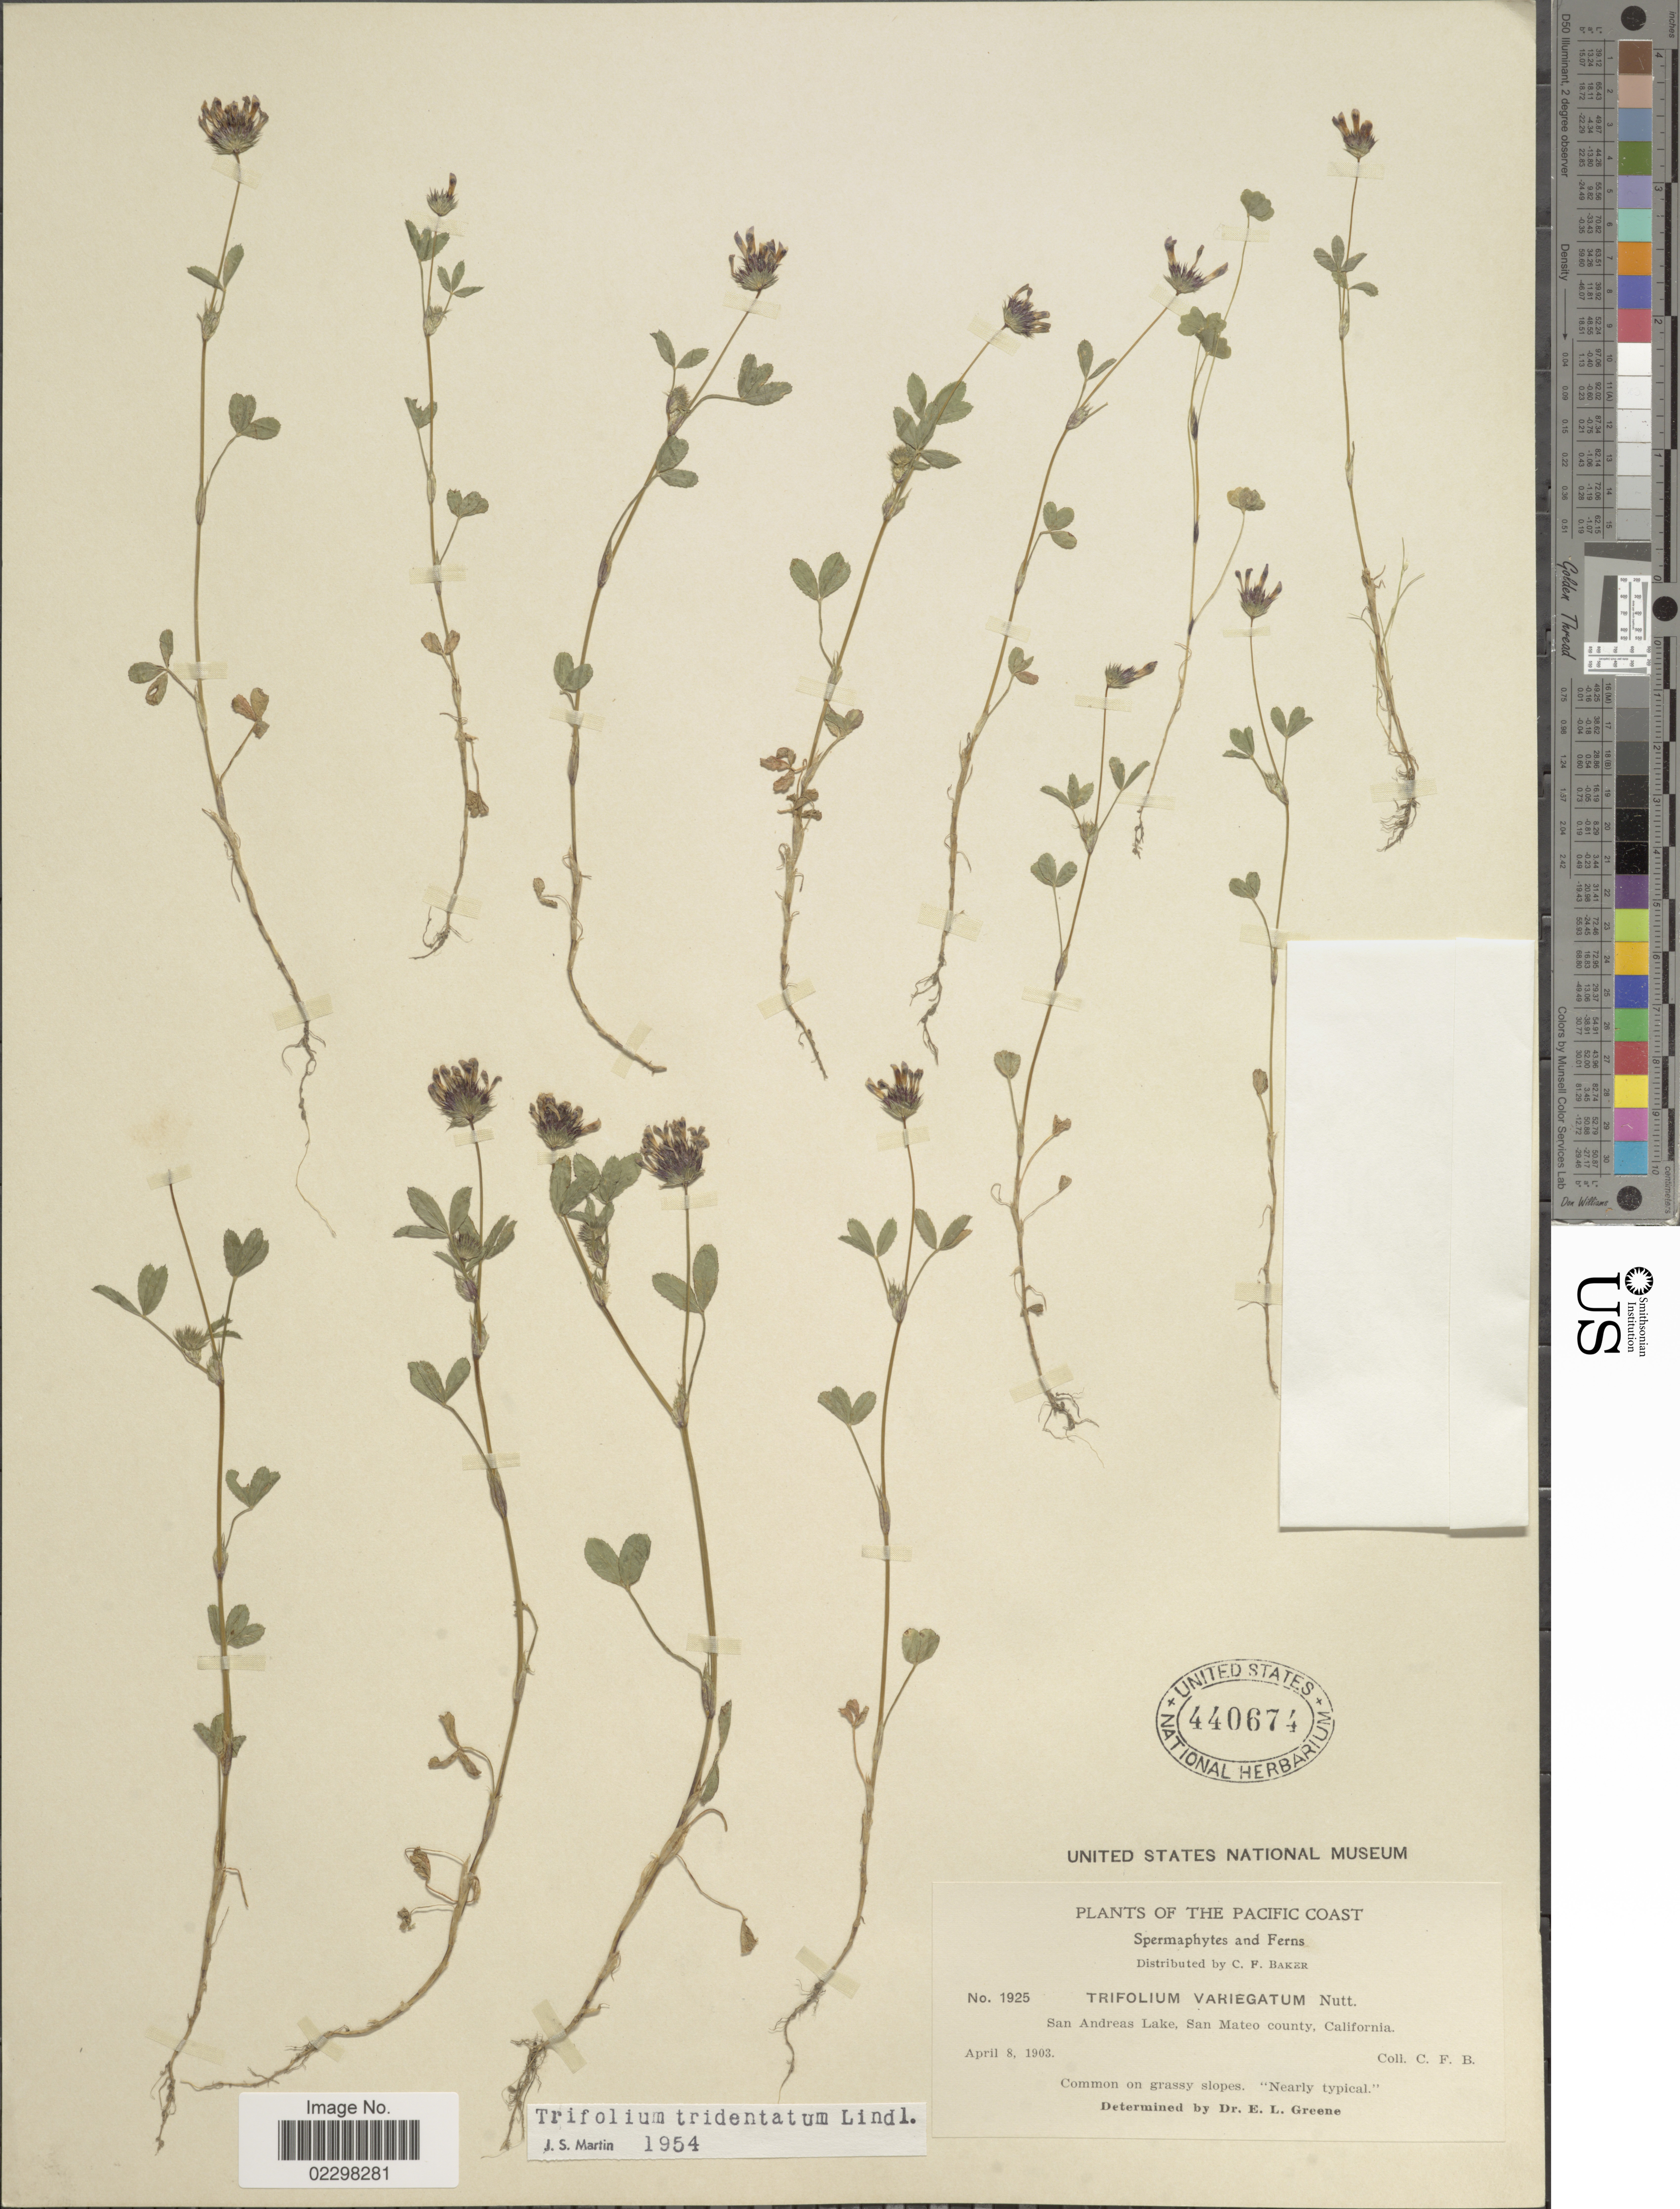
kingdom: Plantae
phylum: Tracheophyta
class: Magnoliopsida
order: Fabales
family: Fabaceae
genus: Trifolium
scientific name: Trifolium tridentatum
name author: Lindl.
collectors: C. F. Baker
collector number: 1925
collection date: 1903-04-08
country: United States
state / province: California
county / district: San Mateo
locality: Pacific Coast, San Andreas Lake, San Mateo county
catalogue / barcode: US 440674